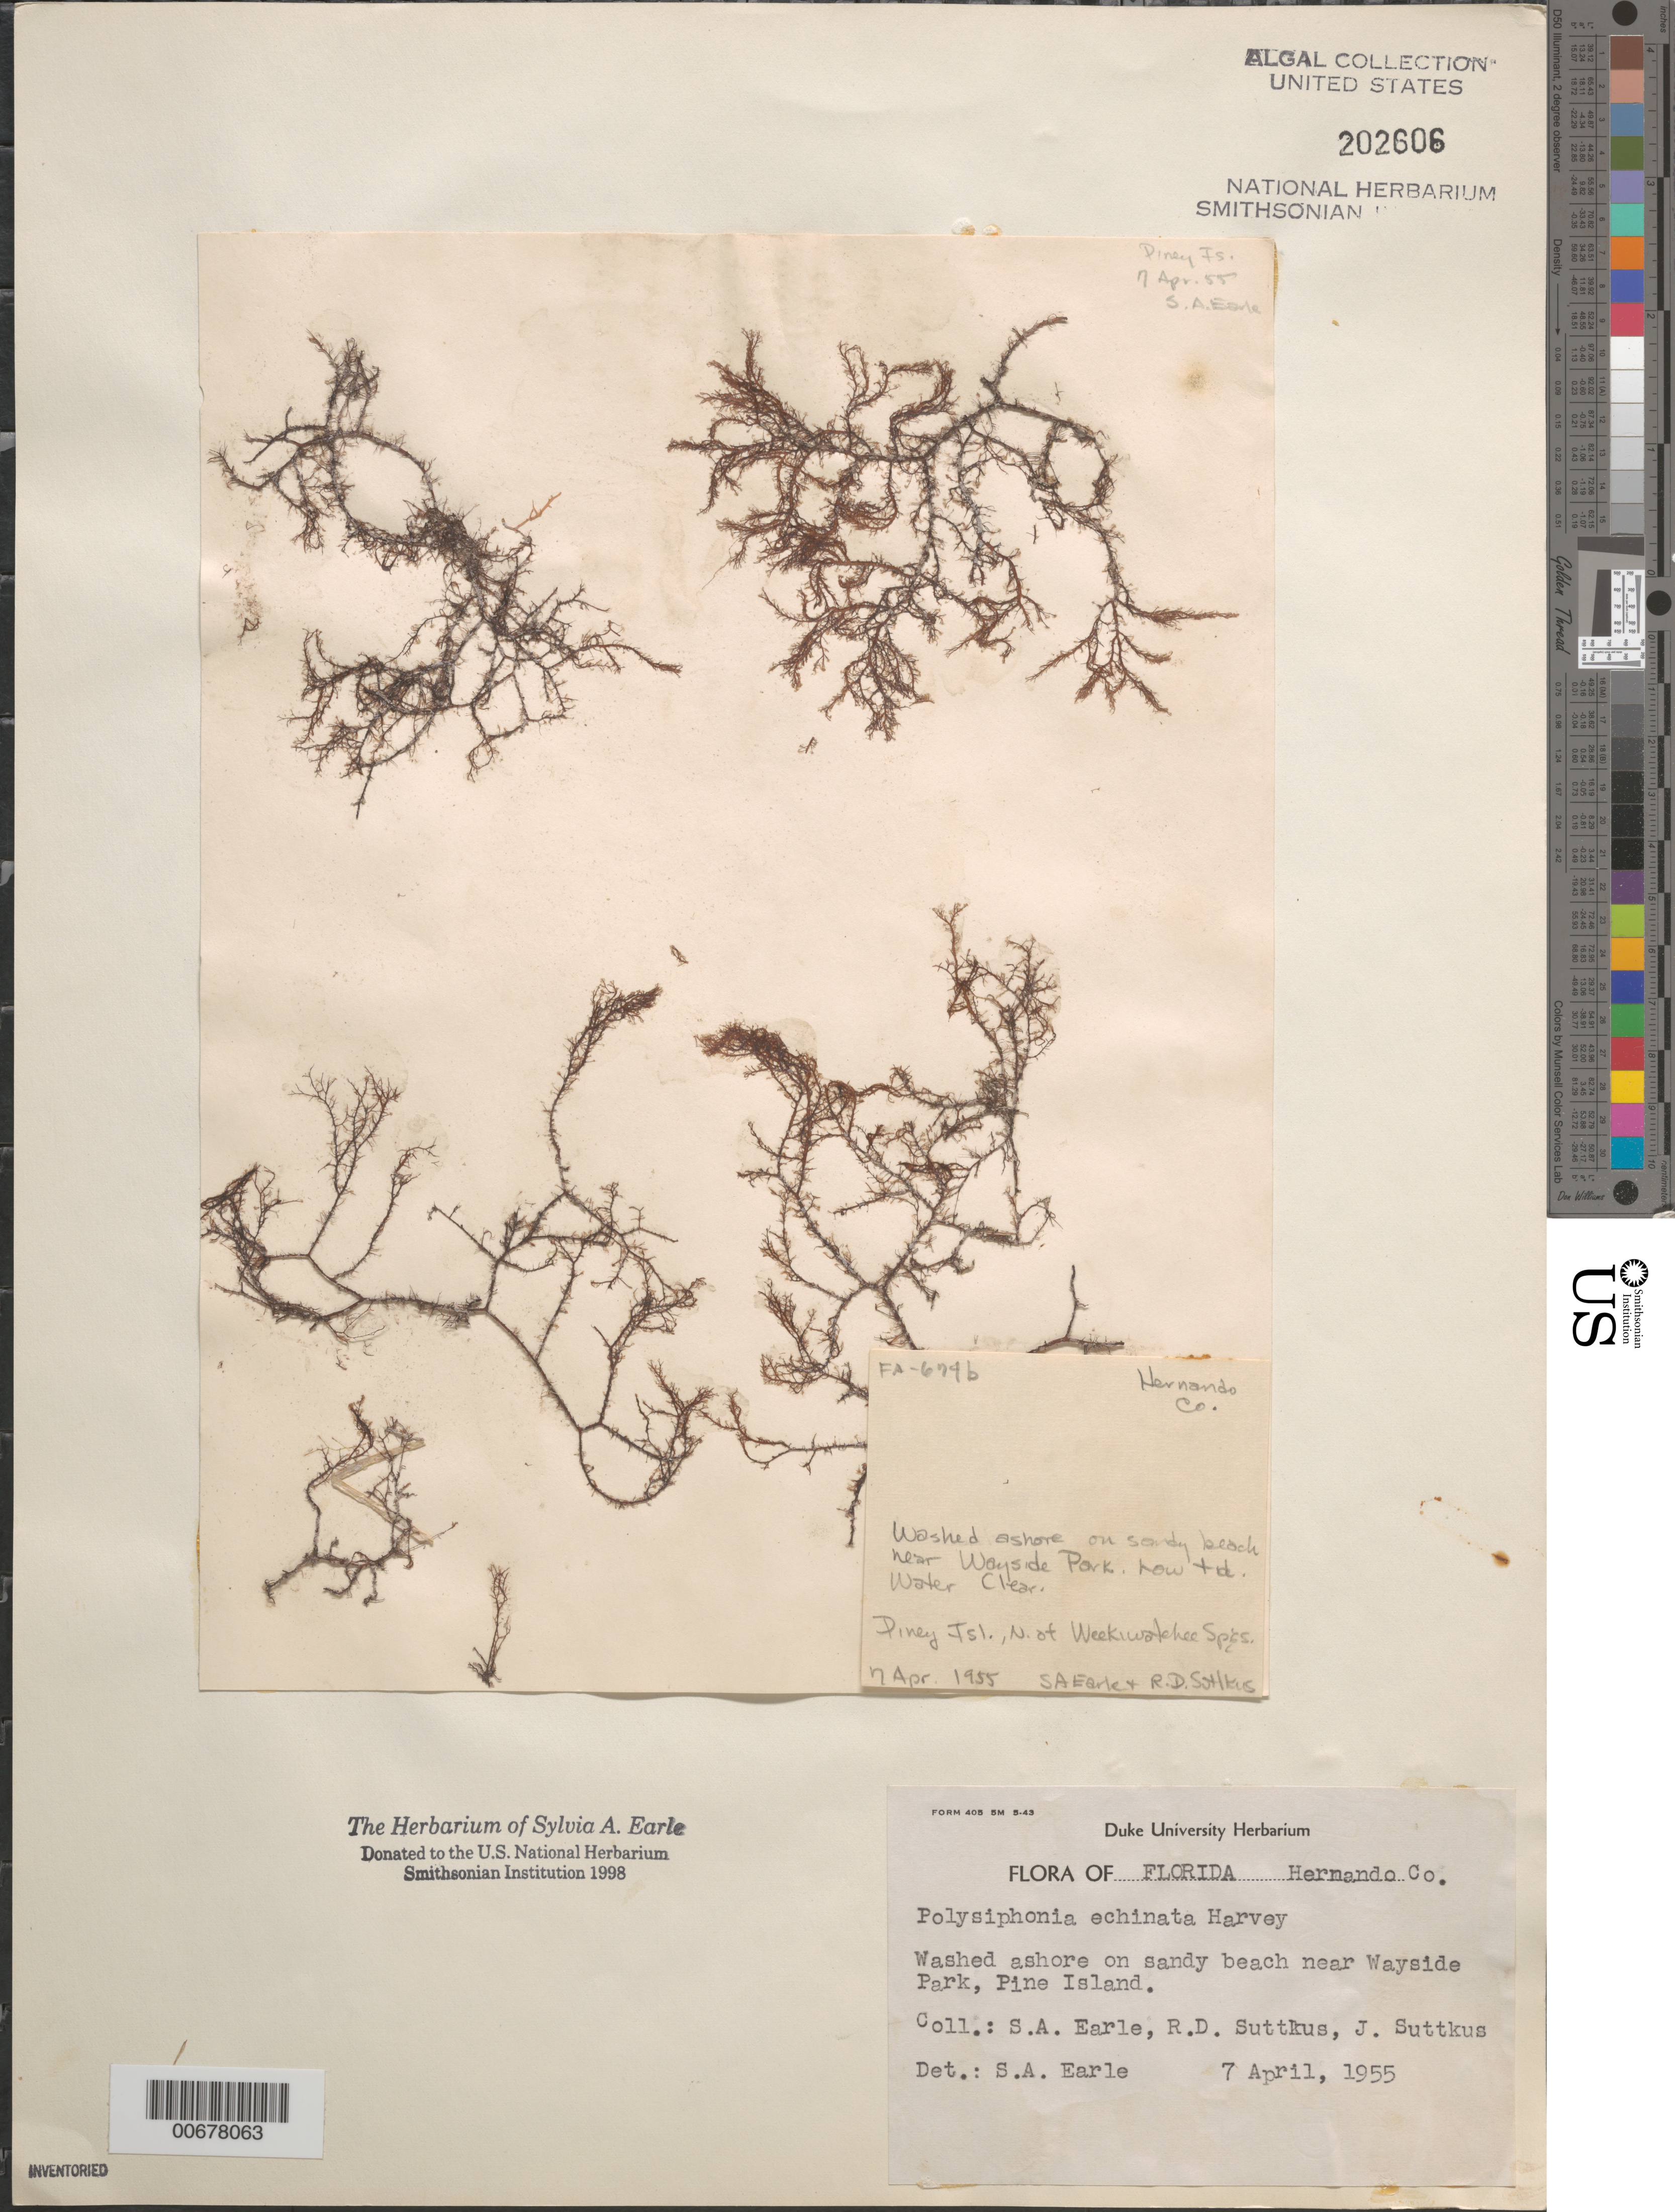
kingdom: Plantae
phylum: Rhodophyta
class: Florideophyceae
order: Ceramiales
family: Rhodomelaceae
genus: Acanthosiphonia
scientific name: Acanthosiphonia echinata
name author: (Harv.) Savoie & G.W. Saunders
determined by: Algae name updating Project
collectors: S. A. Earle, R. Suttkus & J. Suttkus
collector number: FA-674b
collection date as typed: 07 Apr 1955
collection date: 1955-04-07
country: United States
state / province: Florida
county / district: Hernando County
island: Pine Island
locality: Near Wayside Park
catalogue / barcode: US 202606